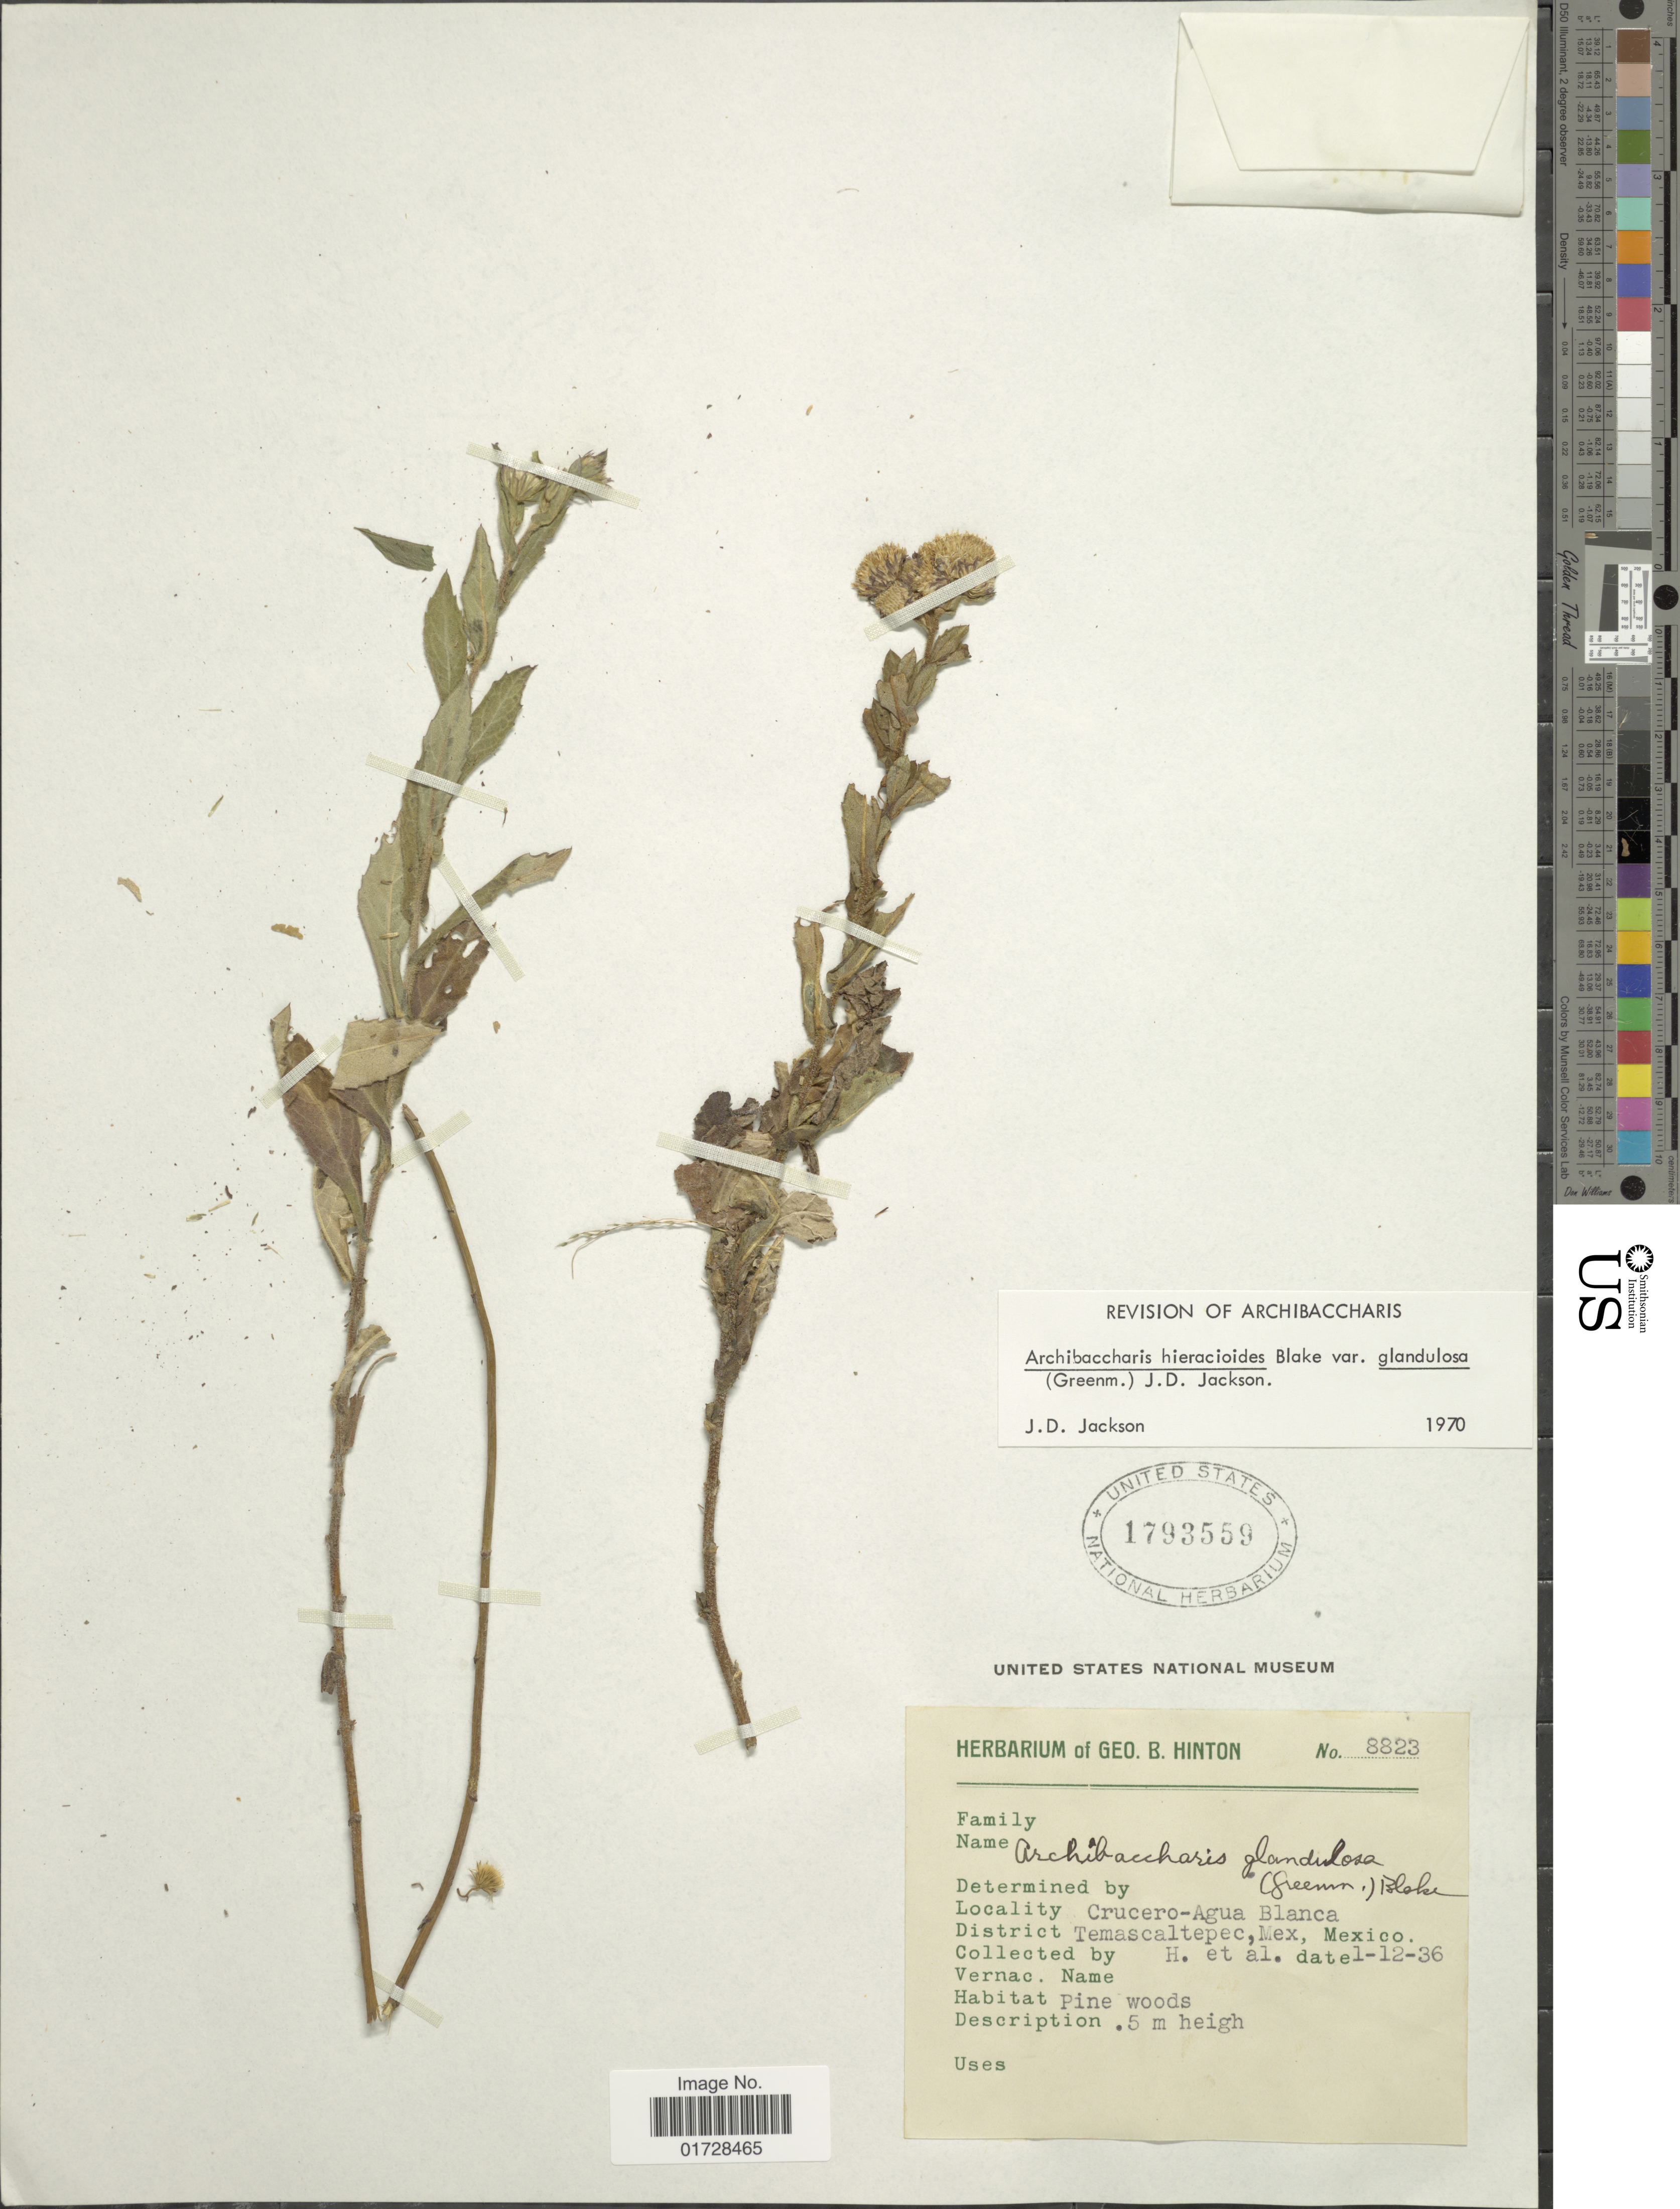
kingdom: Plantae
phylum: Tracheophyta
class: Magnoliopsida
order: Asterales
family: Asteraceae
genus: Archibaccharis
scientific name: Archibaccharis hieracioides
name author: (S.F. Blake) S.F. Blake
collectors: G. B. Hinton & et al.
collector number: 8823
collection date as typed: Transcribed d/m/y: 1/12/36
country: Mexico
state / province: México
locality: Crucero-Agua Blanca, District Temascaltepec, Mex.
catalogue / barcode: US 1793559